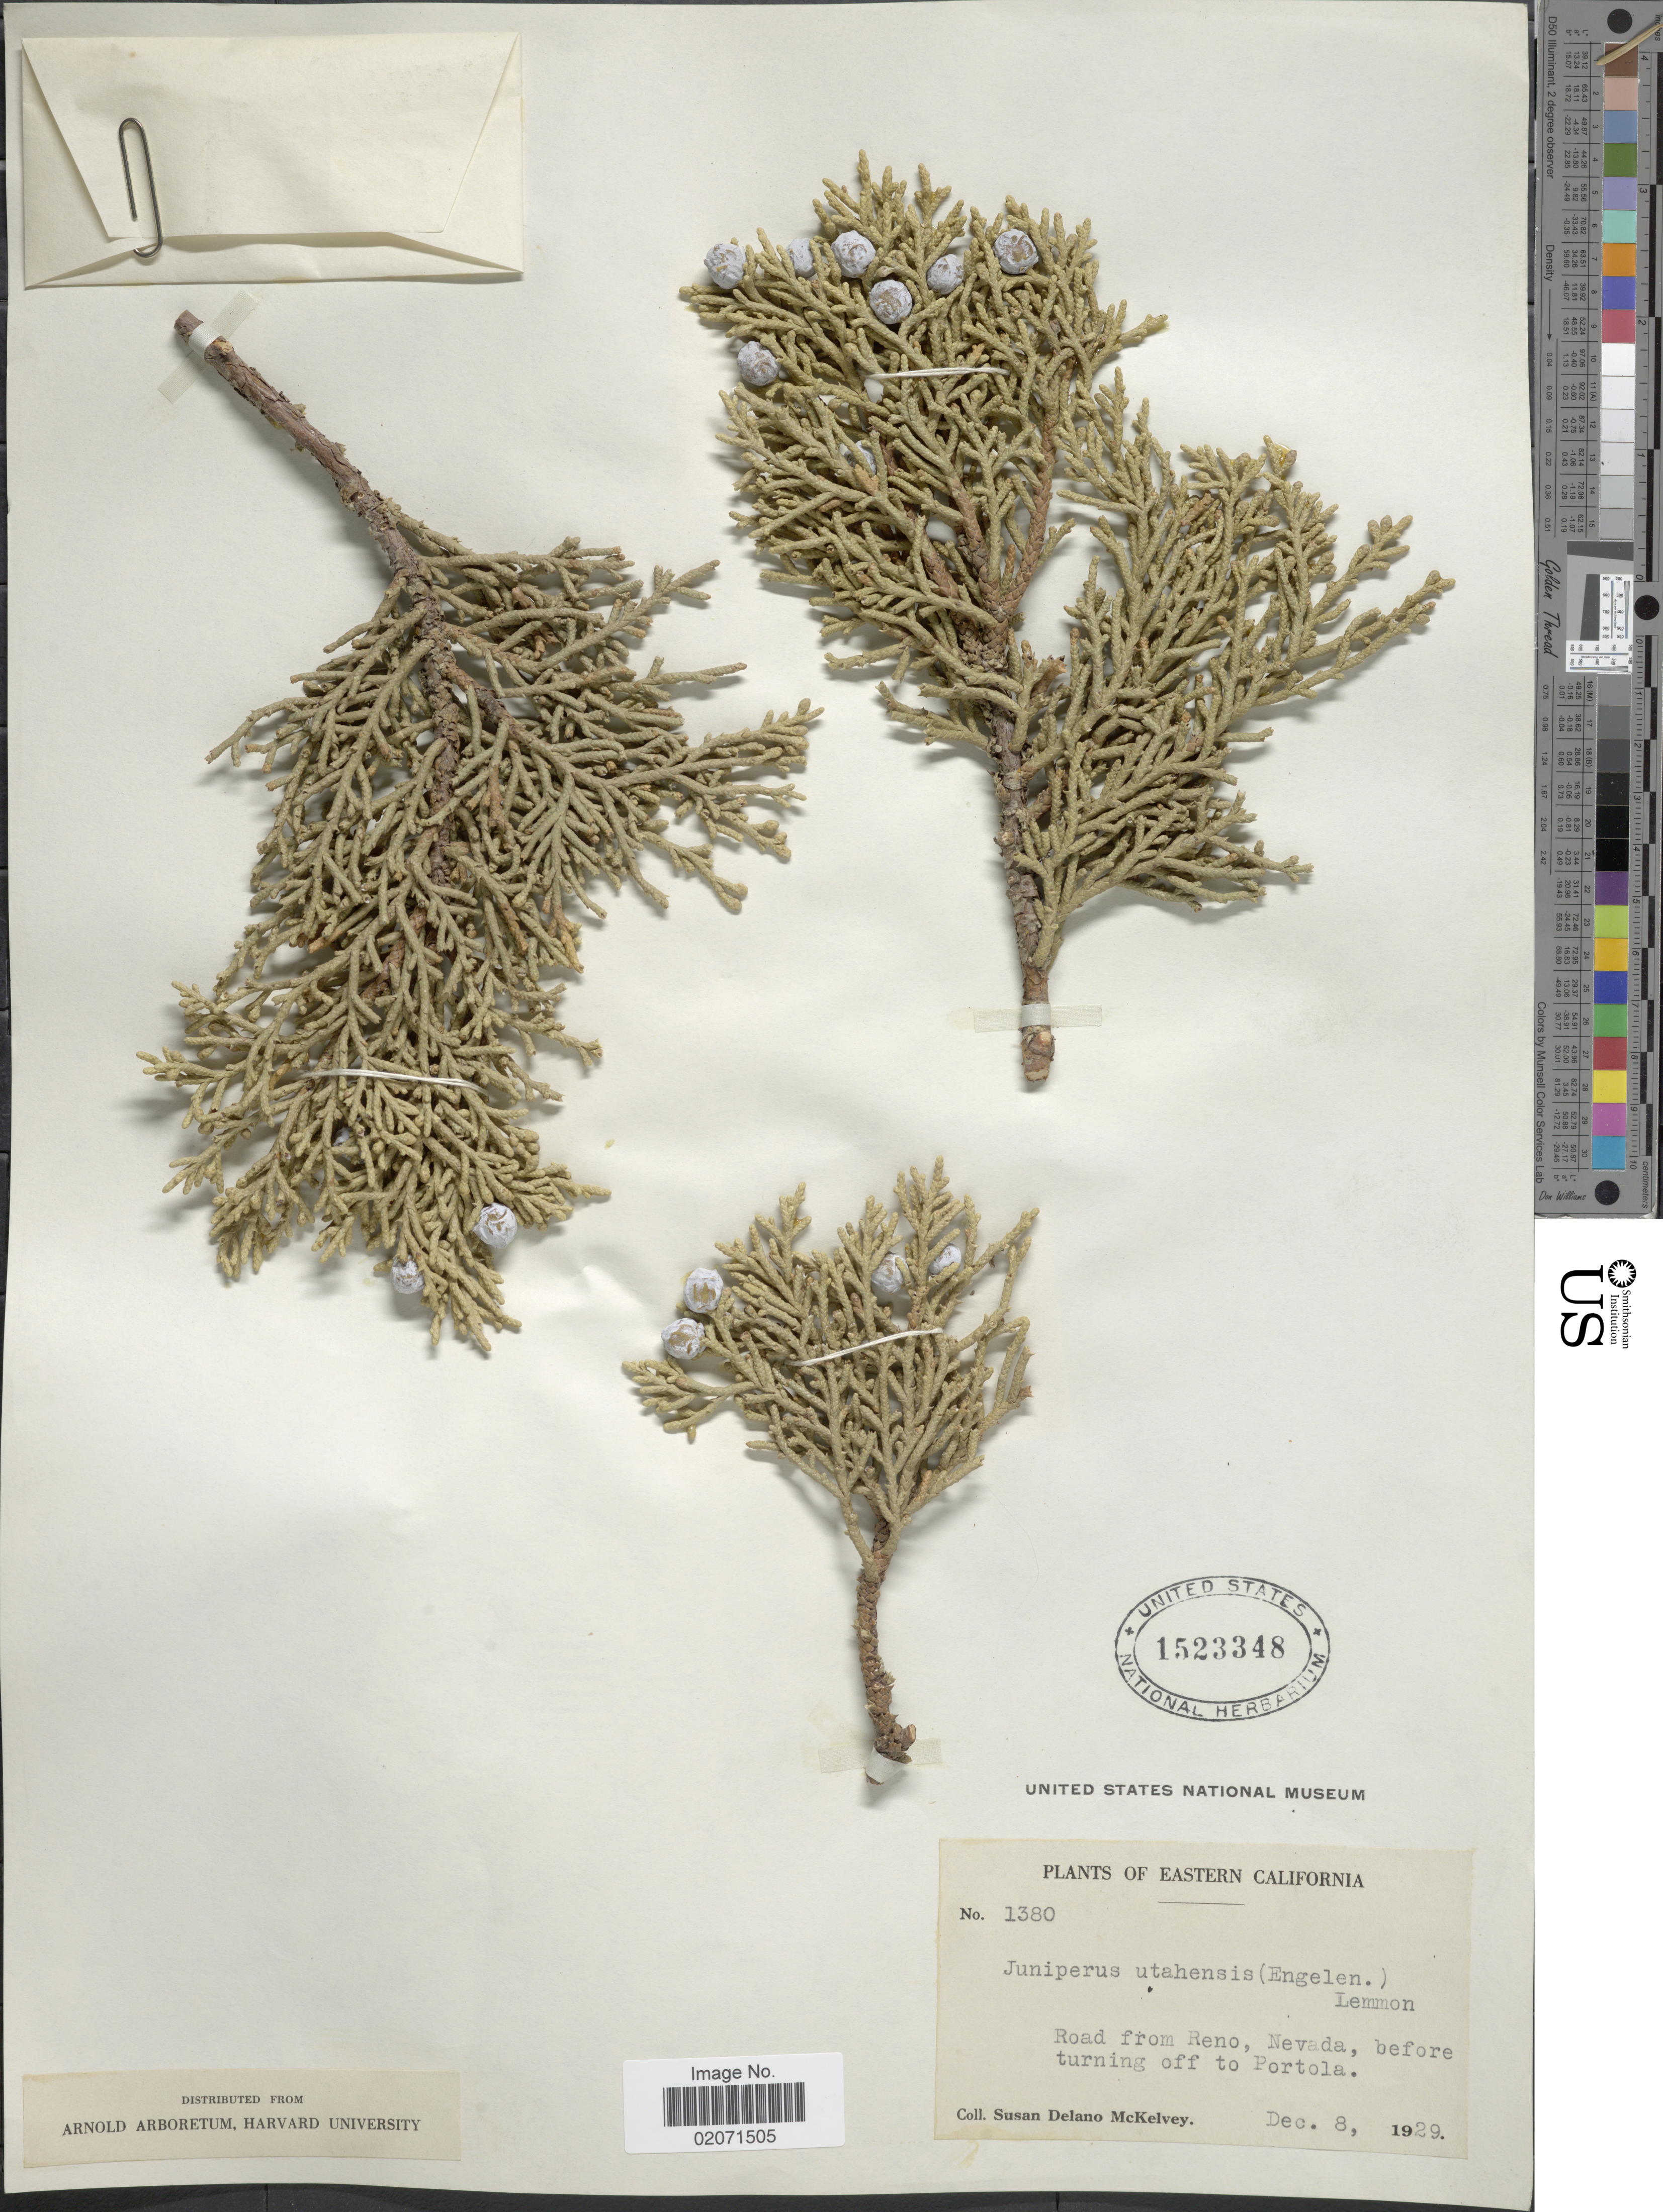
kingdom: Plantae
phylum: Tracheophyta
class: Pinopsida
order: Pinales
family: Cupressaceae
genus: Juniperus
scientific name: Juniperus osteosperma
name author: (Torr.) Little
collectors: S. A. McKelvey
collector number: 1380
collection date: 1929-12-08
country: United States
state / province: California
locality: Eastern California, Canyon on road from Reno, Nevada, before turning off to Portola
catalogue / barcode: US 1523348